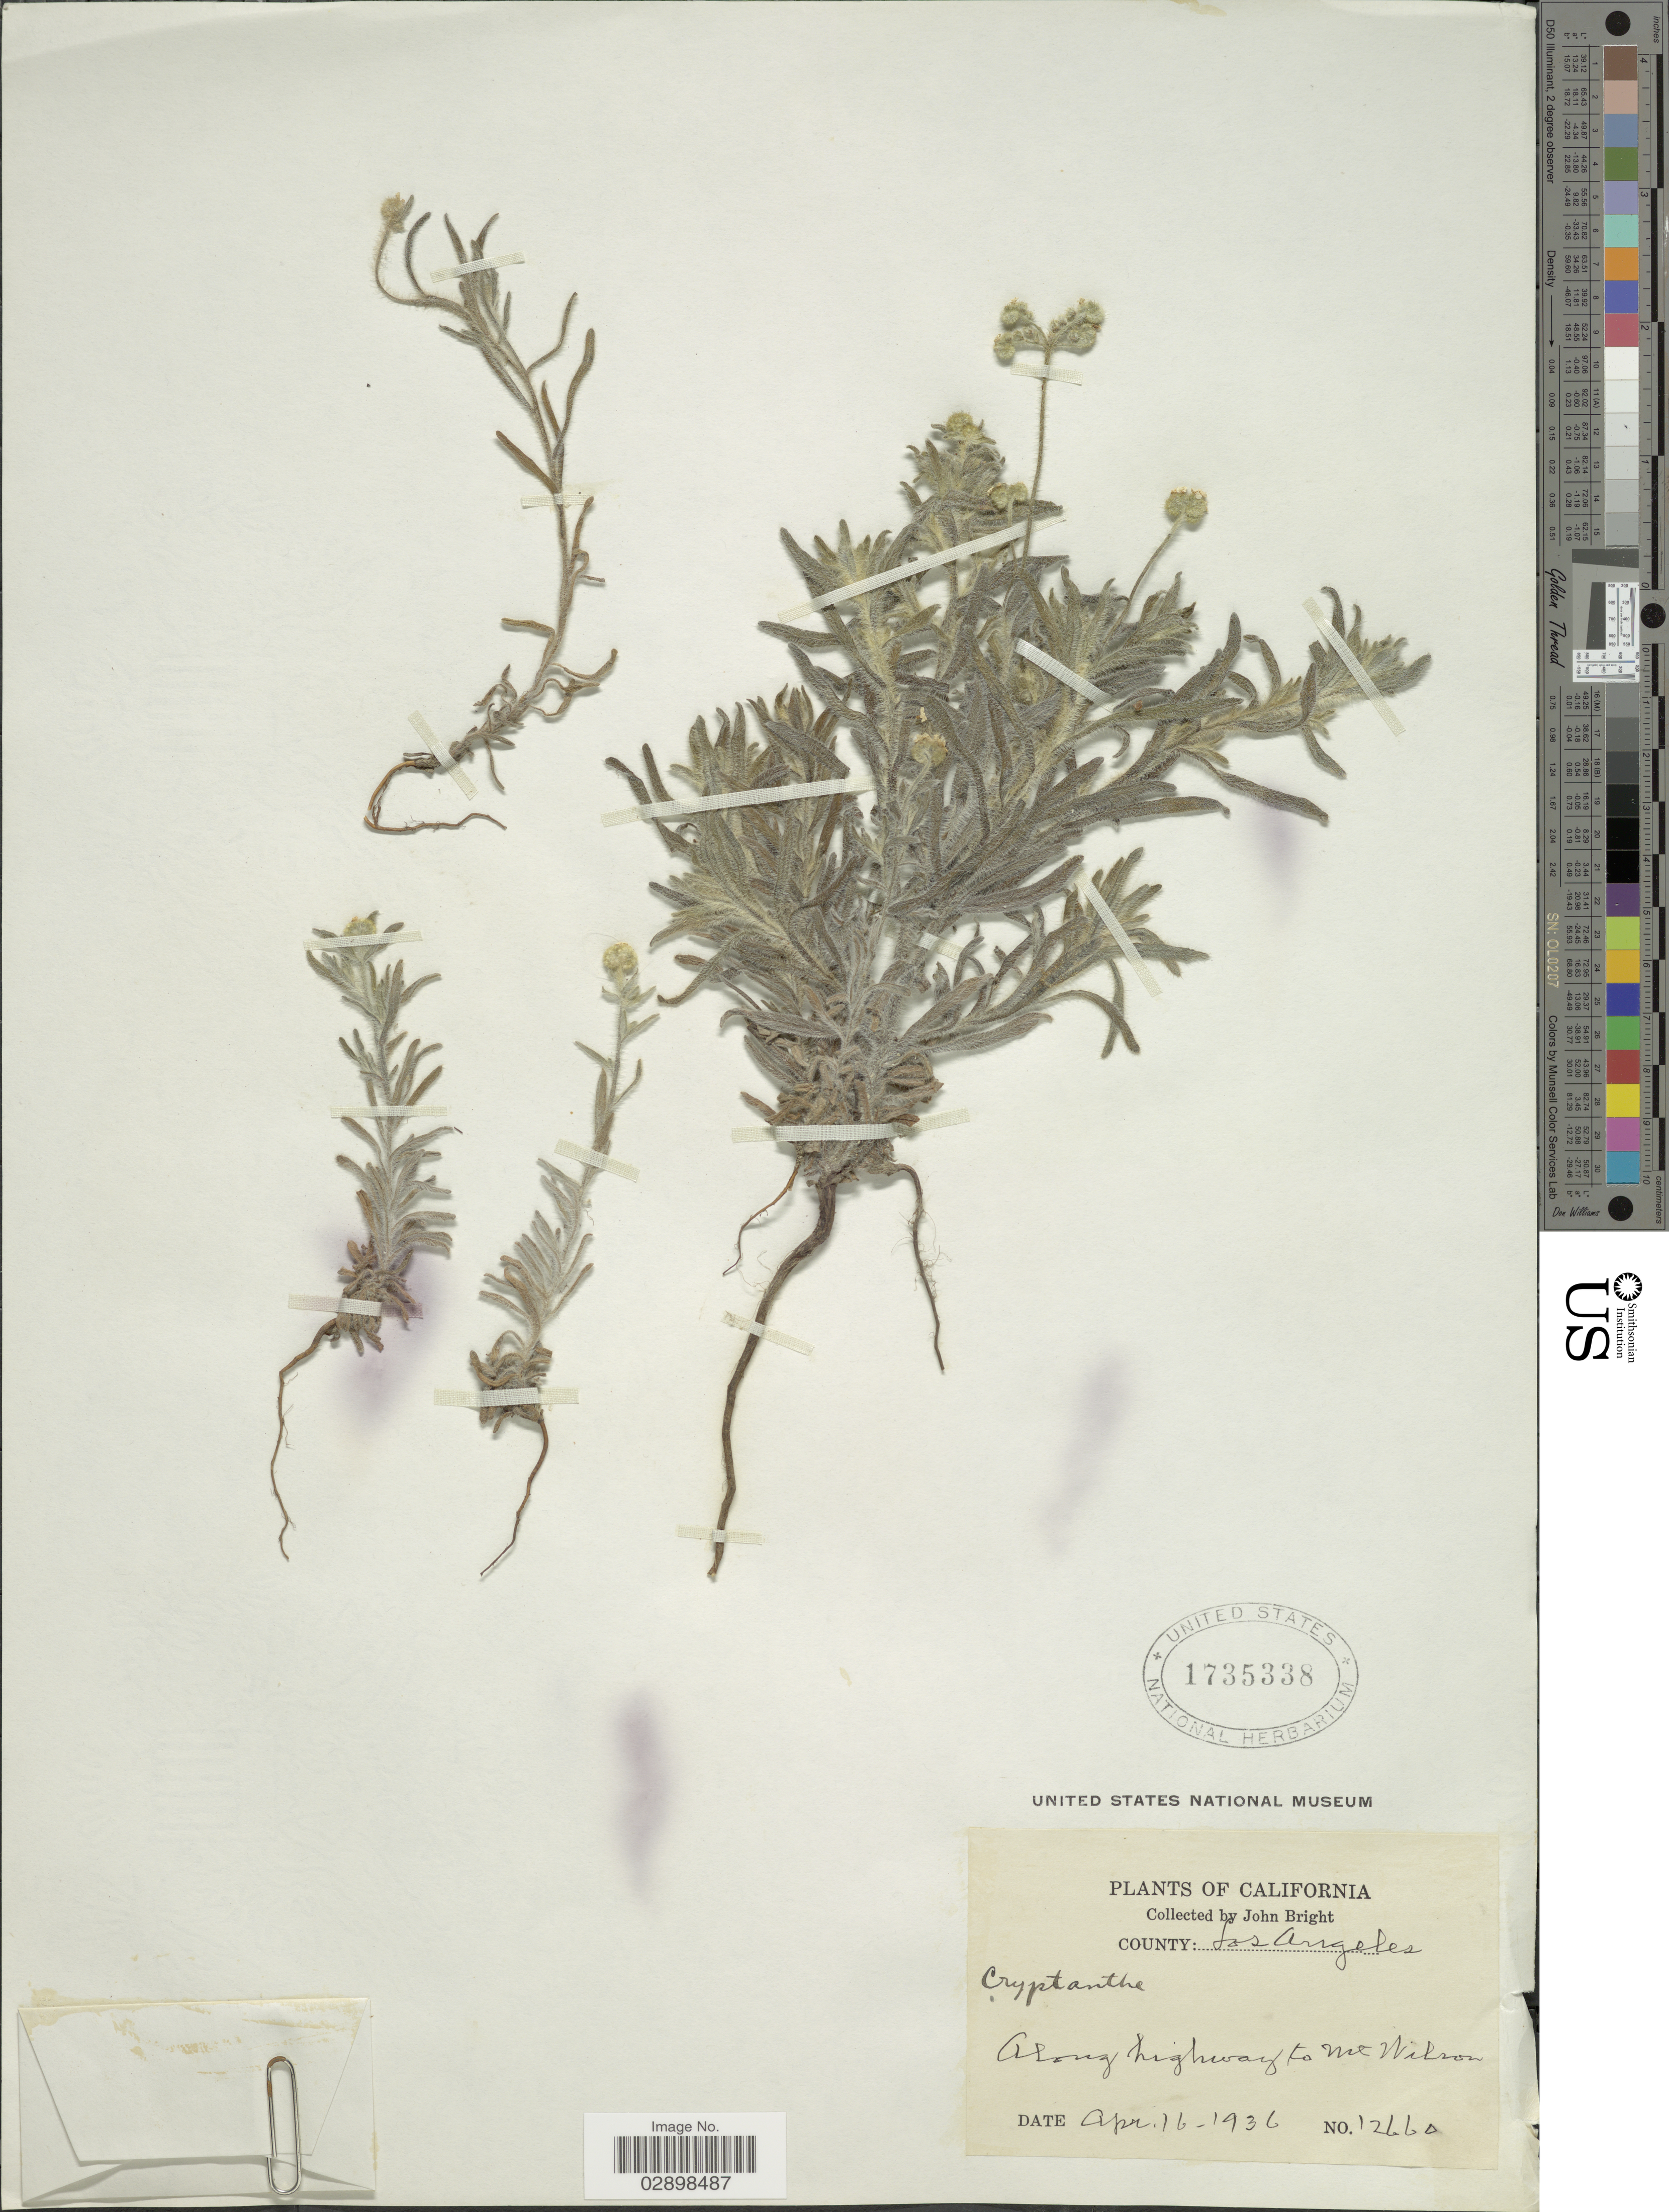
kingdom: Plantae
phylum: Tracheophyta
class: Magnoliopsida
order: Boraginales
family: Boraginaceae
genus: Cryptantha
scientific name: Cryptantha sp.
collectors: J. Bright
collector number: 12660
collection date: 1936-04-16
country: United States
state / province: California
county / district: Los Angeles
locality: County: Los Angeles. Along highway to Mt Wilson.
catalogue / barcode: US 1735338